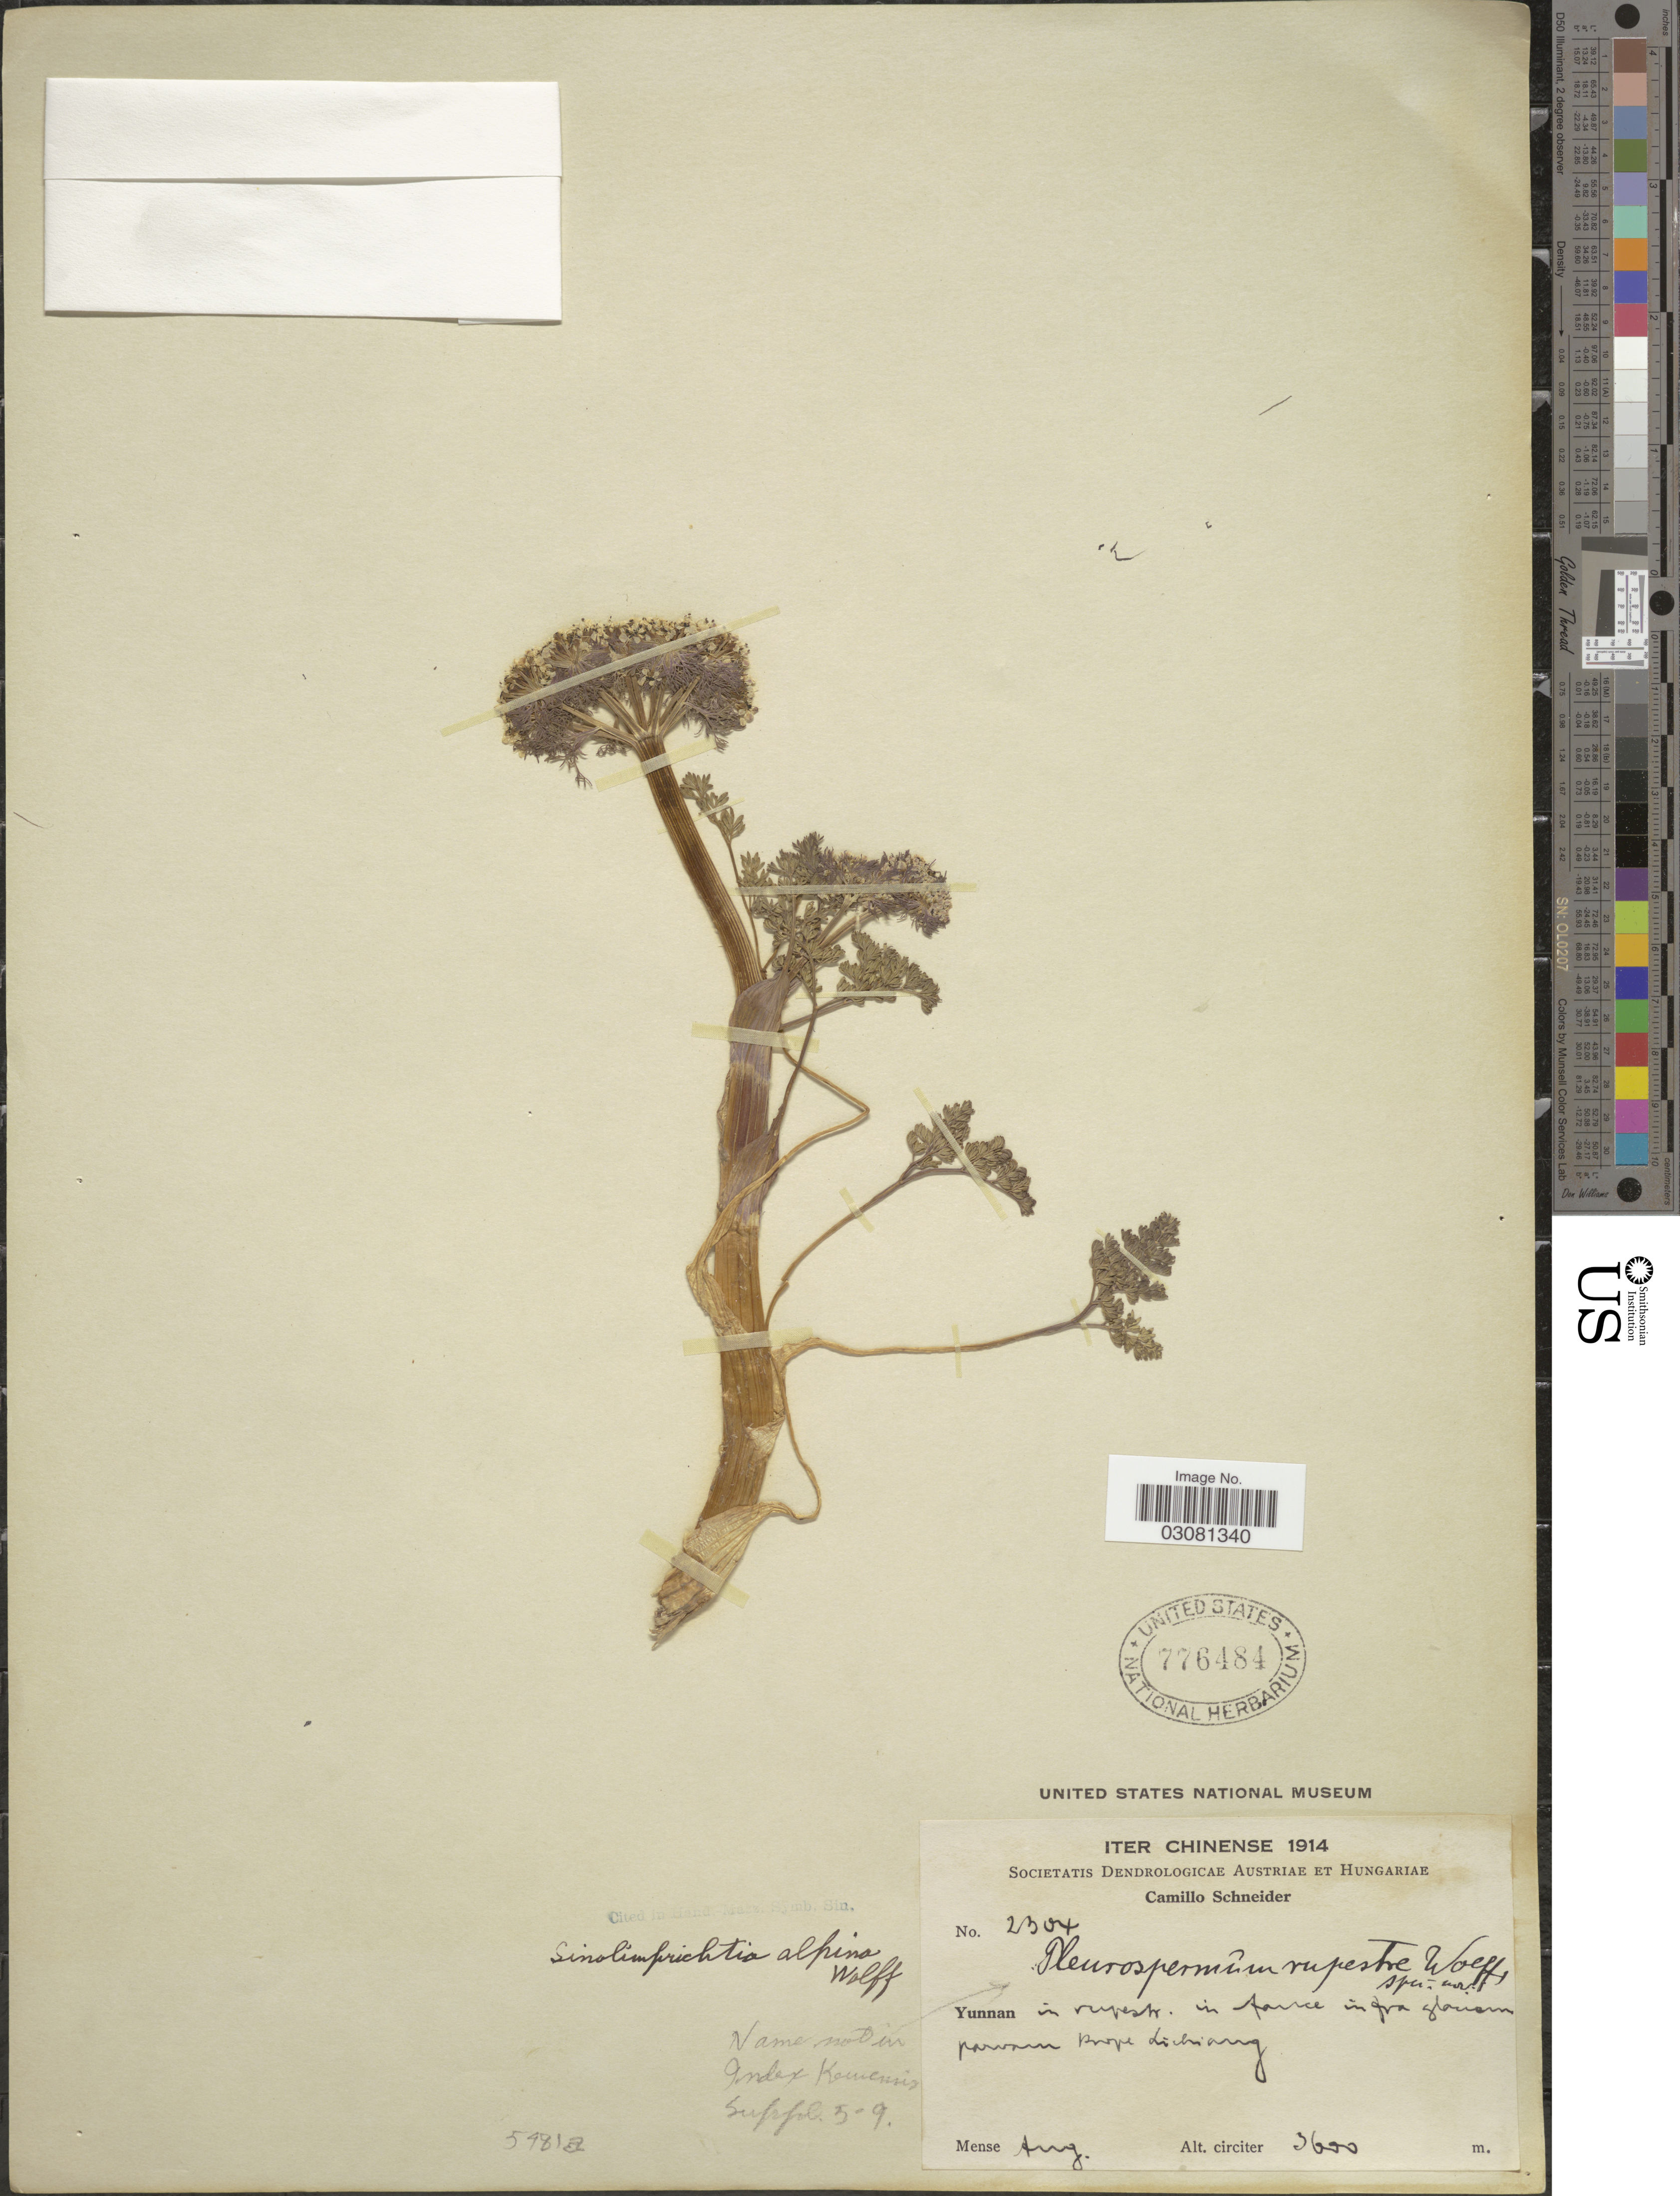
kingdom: Plantae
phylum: Tracheophyta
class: Magnoliopsida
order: Apiales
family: Apiaceae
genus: Sinolimprichtia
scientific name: Sinolimprichtia alpina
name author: H. Wolff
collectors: C. K. Schneider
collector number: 2304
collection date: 1914-08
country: China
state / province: Yunnan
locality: In rupestr. in Auce in fra glonom parovan prope Lichiang. [interpreted]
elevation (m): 3600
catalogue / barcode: US 776484